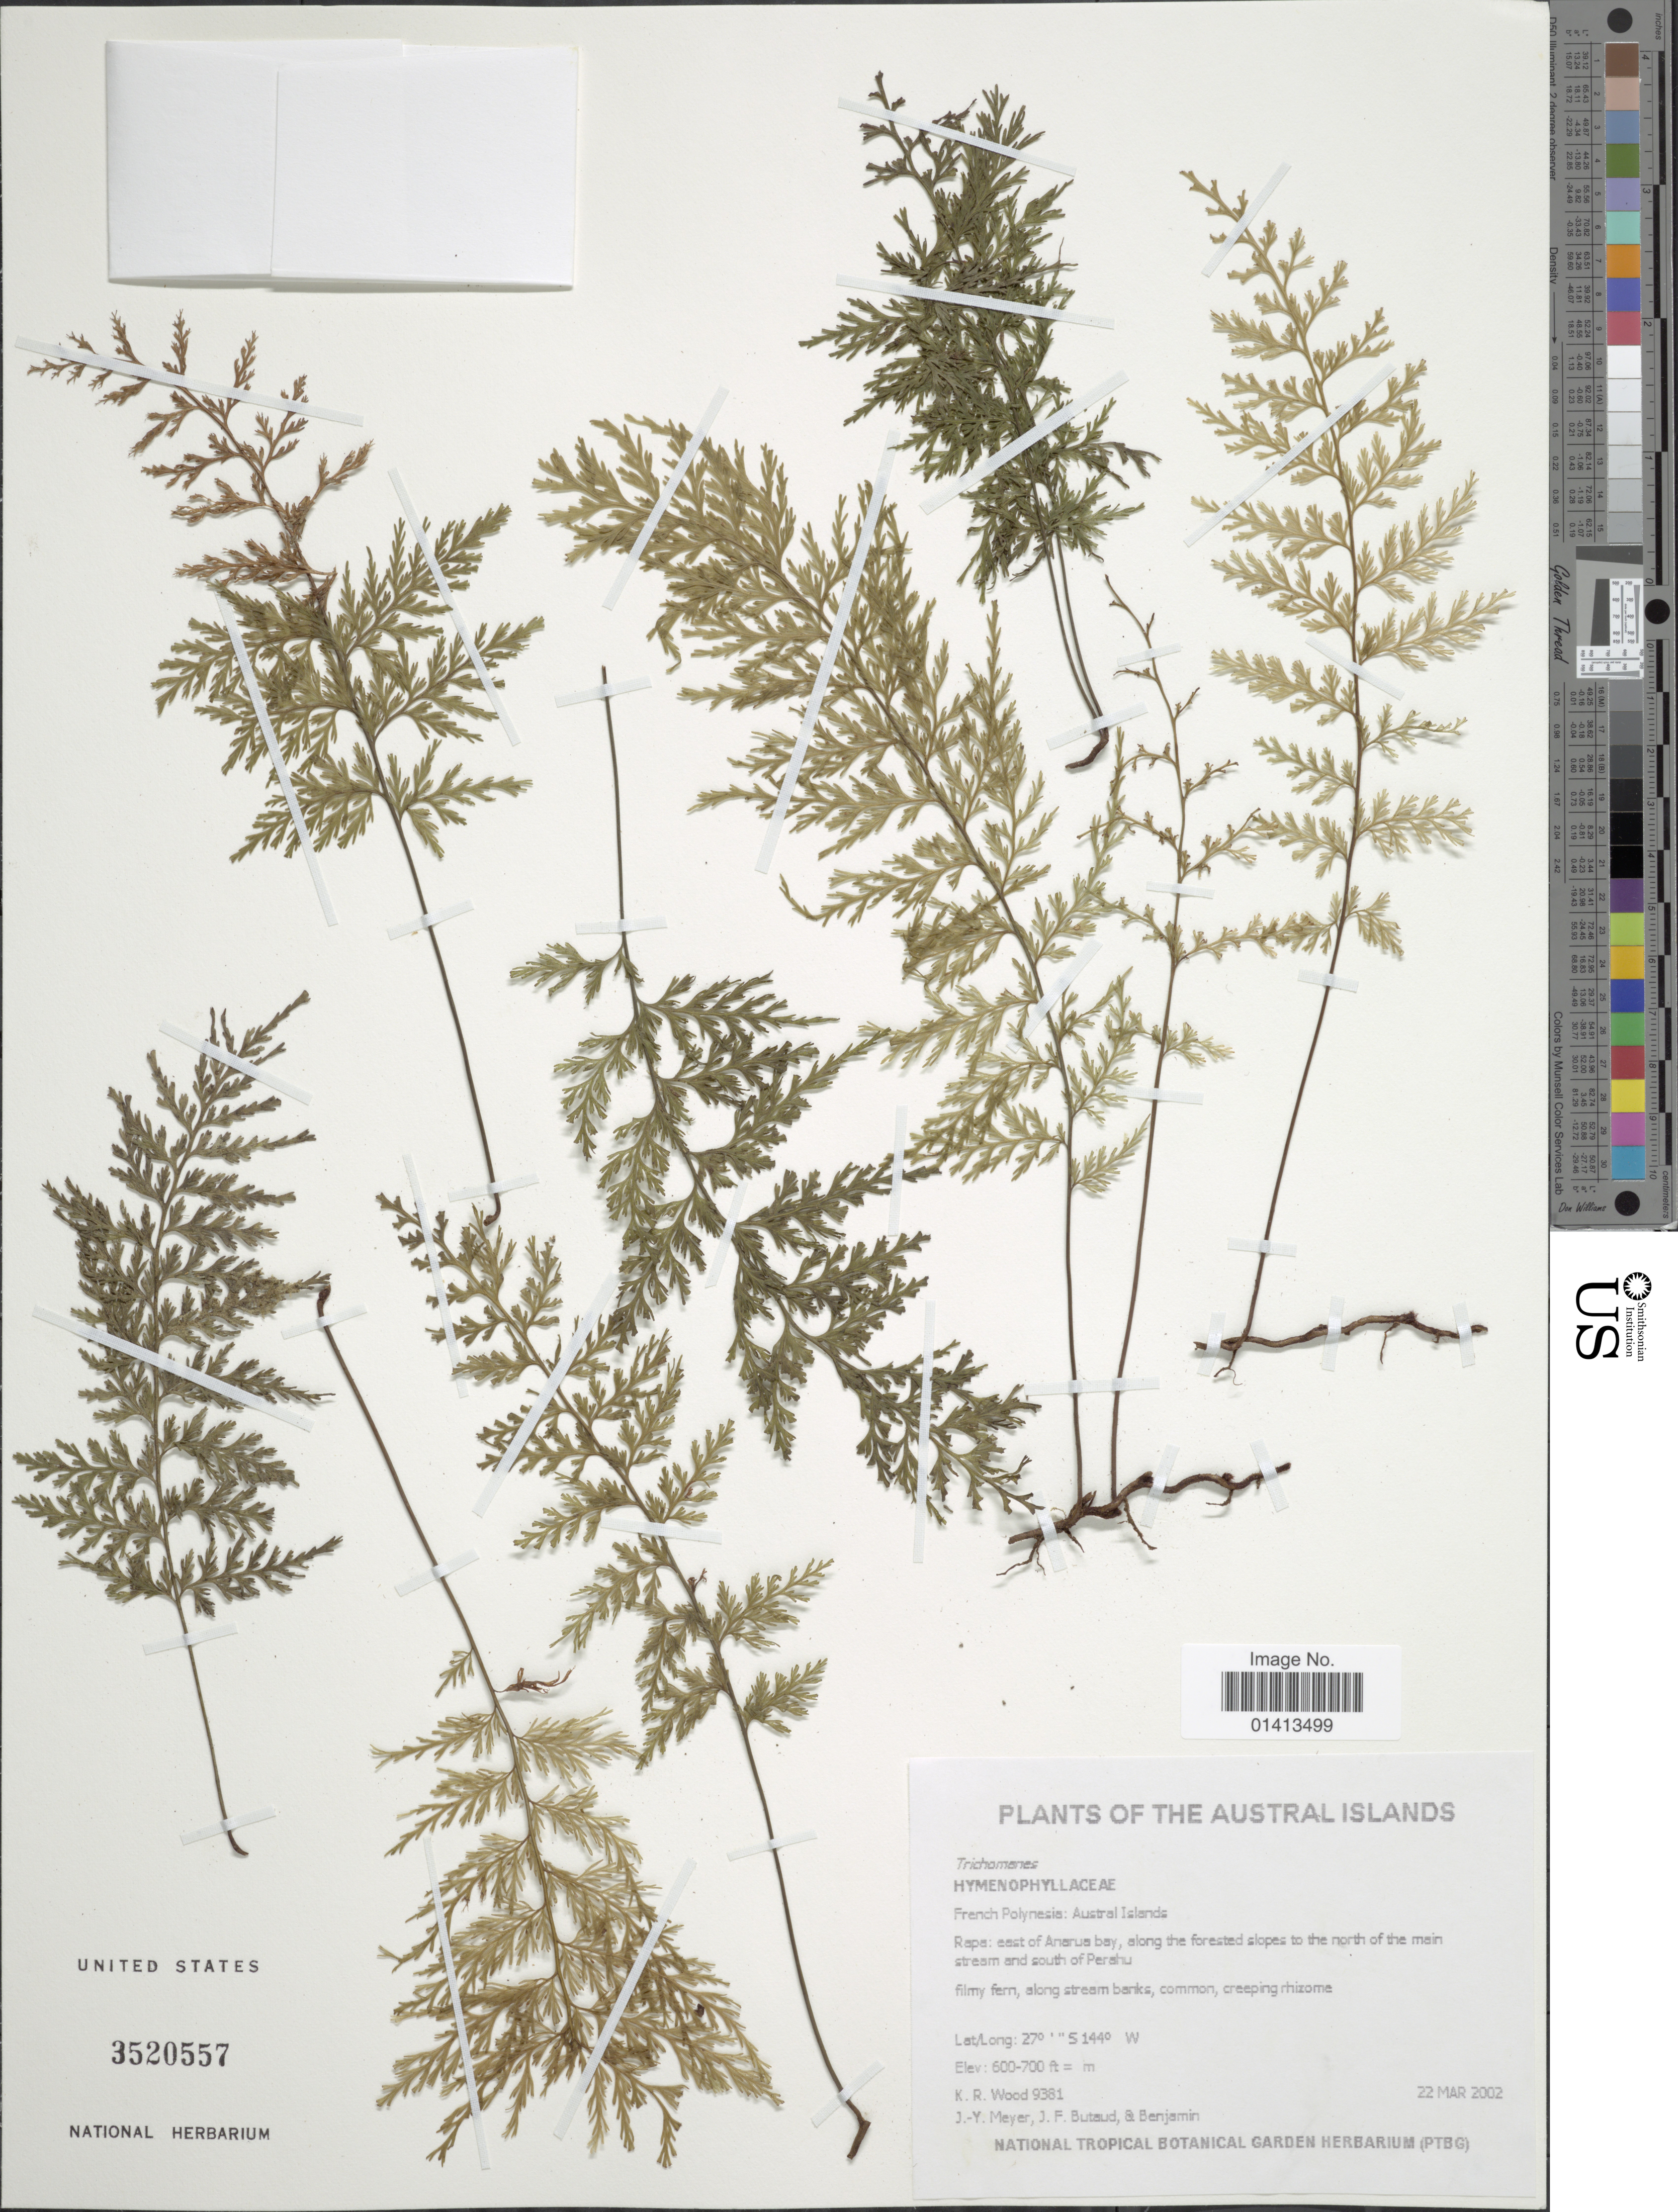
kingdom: Plantae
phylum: Tracheophyta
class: Polypodiopsida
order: Hymenophyllales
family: Hymenophyllaceae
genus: Abrodictyum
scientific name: Abrodictyum caudatum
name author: (Brack.) Ebihara & K. Iwats.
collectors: K. R. Wood, J.-Y. Meyer, J.-F. Butaud & -. Benjamin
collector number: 9381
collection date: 2002-03-22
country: French Polynesia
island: Rapa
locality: The Austral Islands, Rapa: region Anarus bay, along the forested slopes to the north of the main stream and south of Peratu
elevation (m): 183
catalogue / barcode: US 3520557